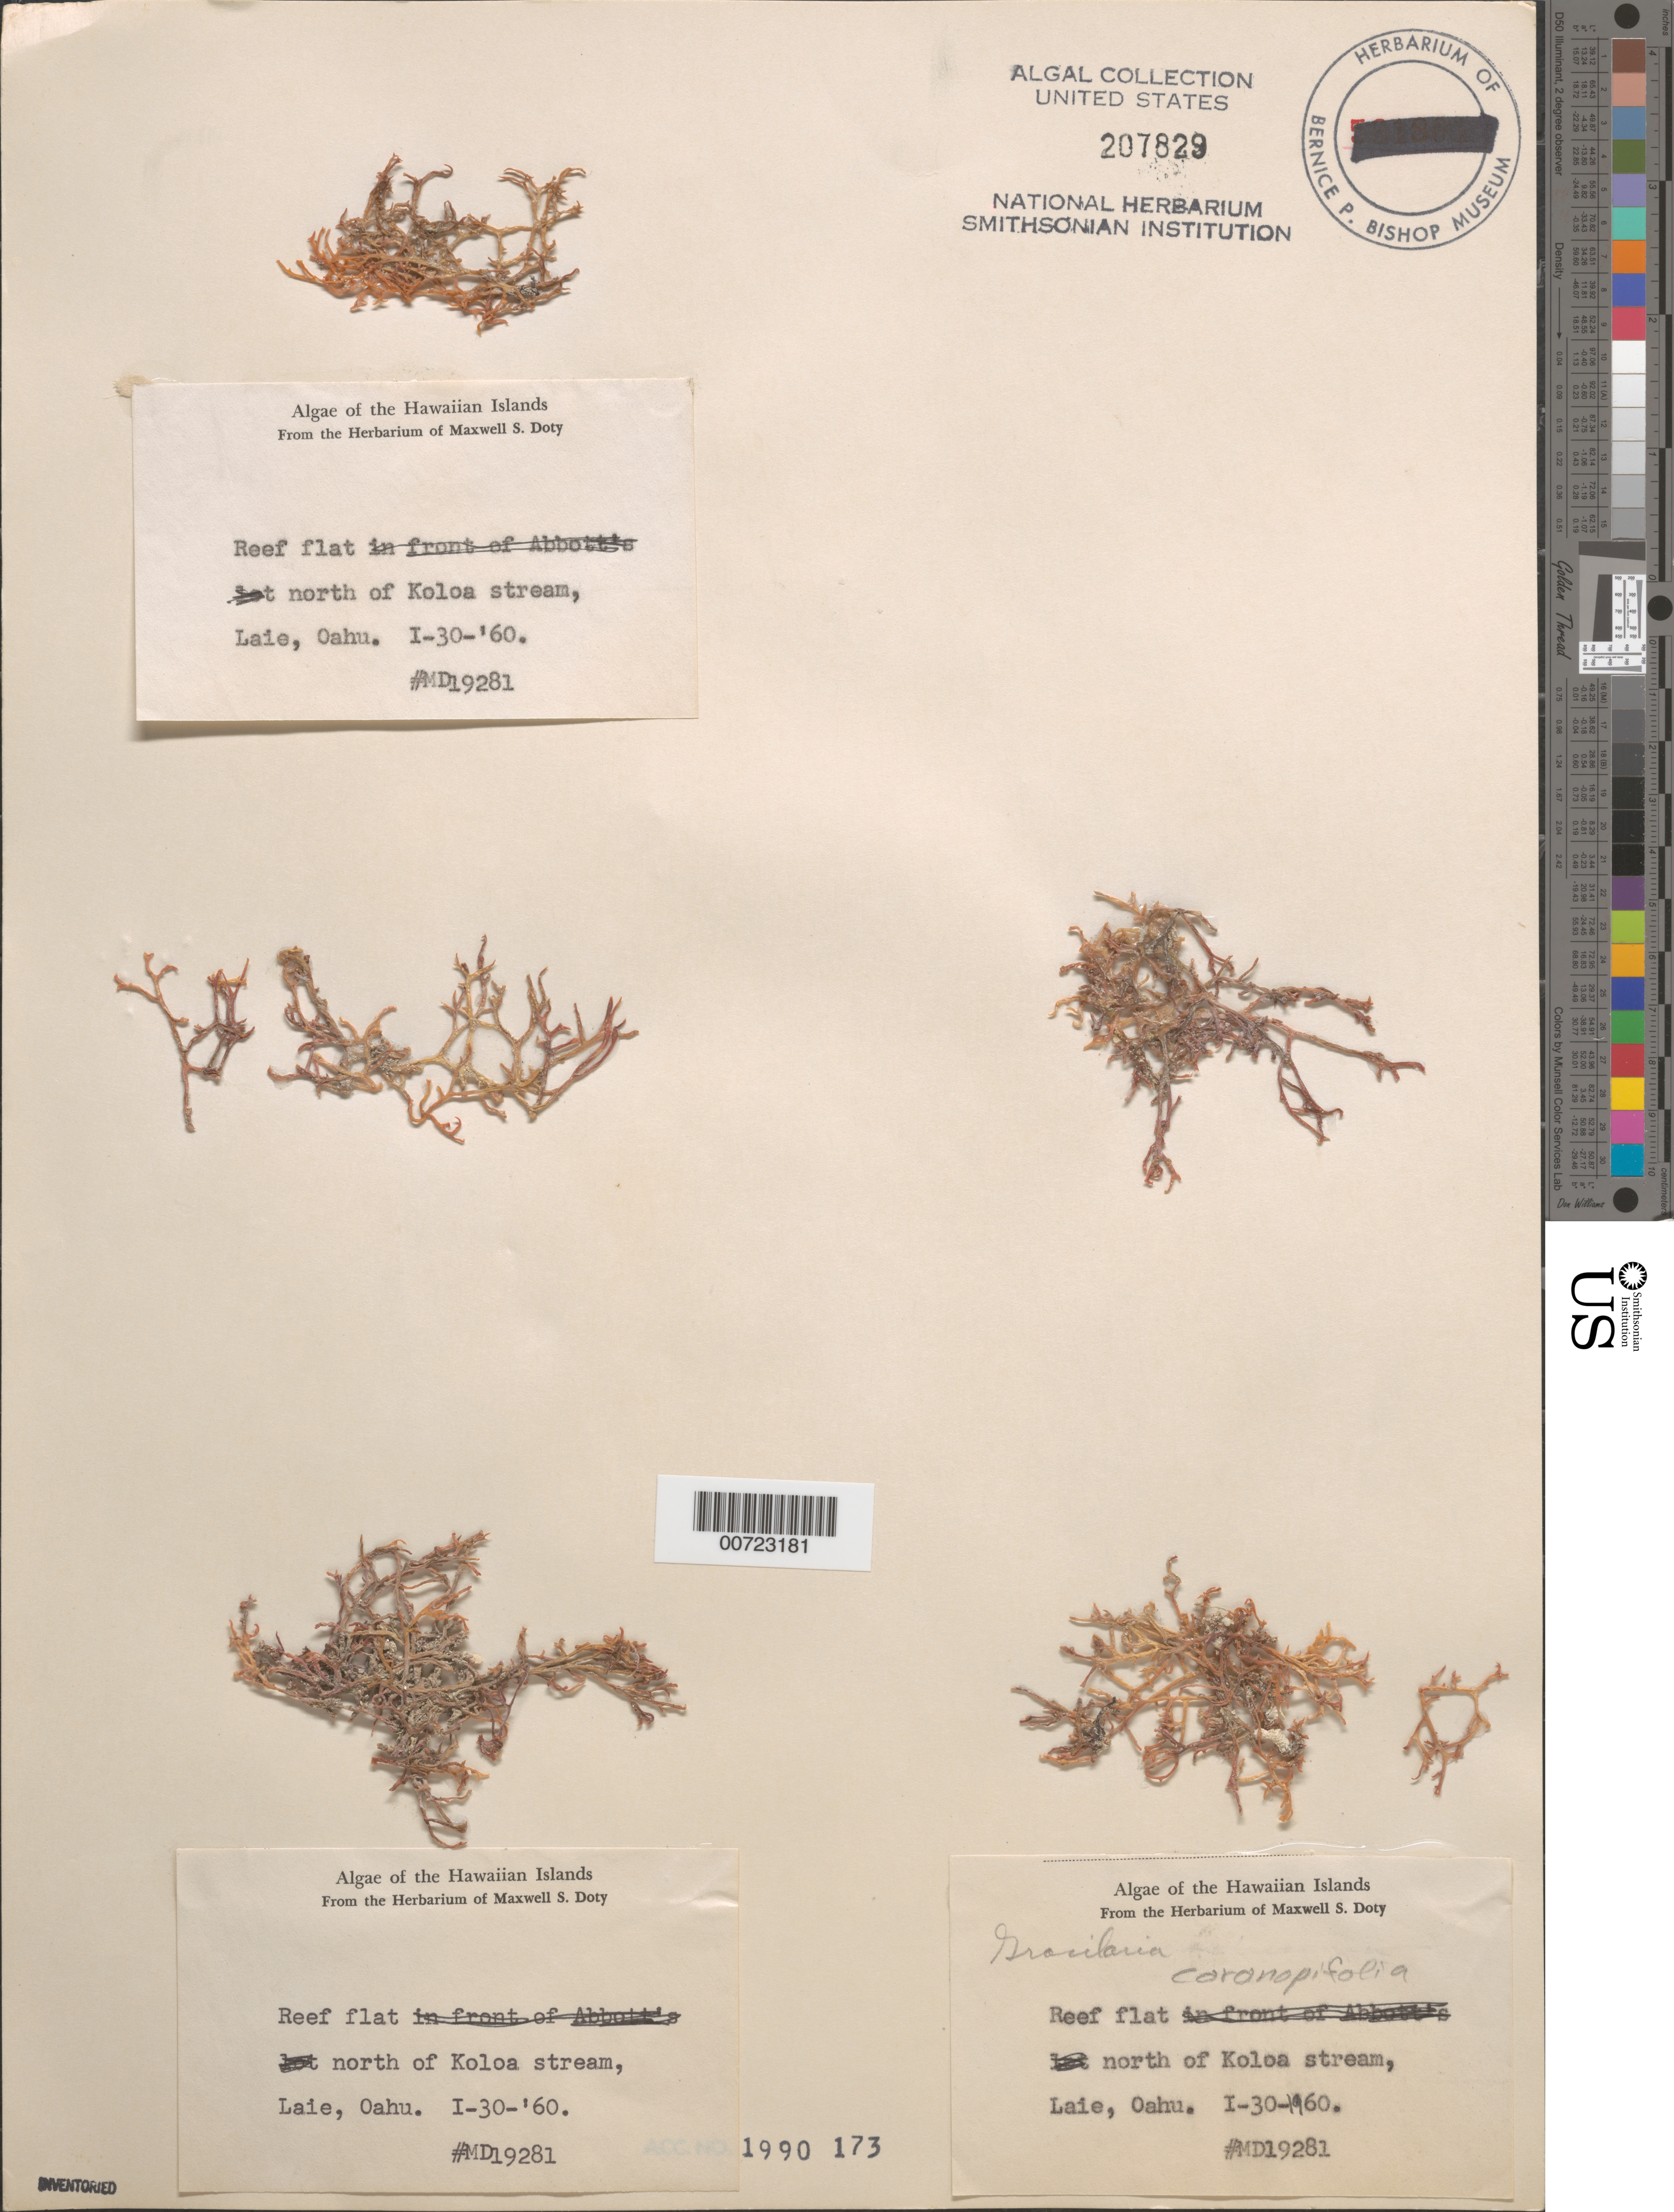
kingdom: Plantae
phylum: Rhodophyta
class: Florideophyceae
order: Gracilariales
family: Gracilariaceae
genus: Gracilaria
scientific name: Gracilaria coronopifolia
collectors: M. S.Doty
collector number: MSD 19281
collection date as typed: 30 Jan 1960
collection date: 1960-01-30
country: United States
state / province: Hawaii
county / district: Honolulu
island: Oahu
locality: Laie, north of Koloa Stream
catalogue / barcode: US 207829